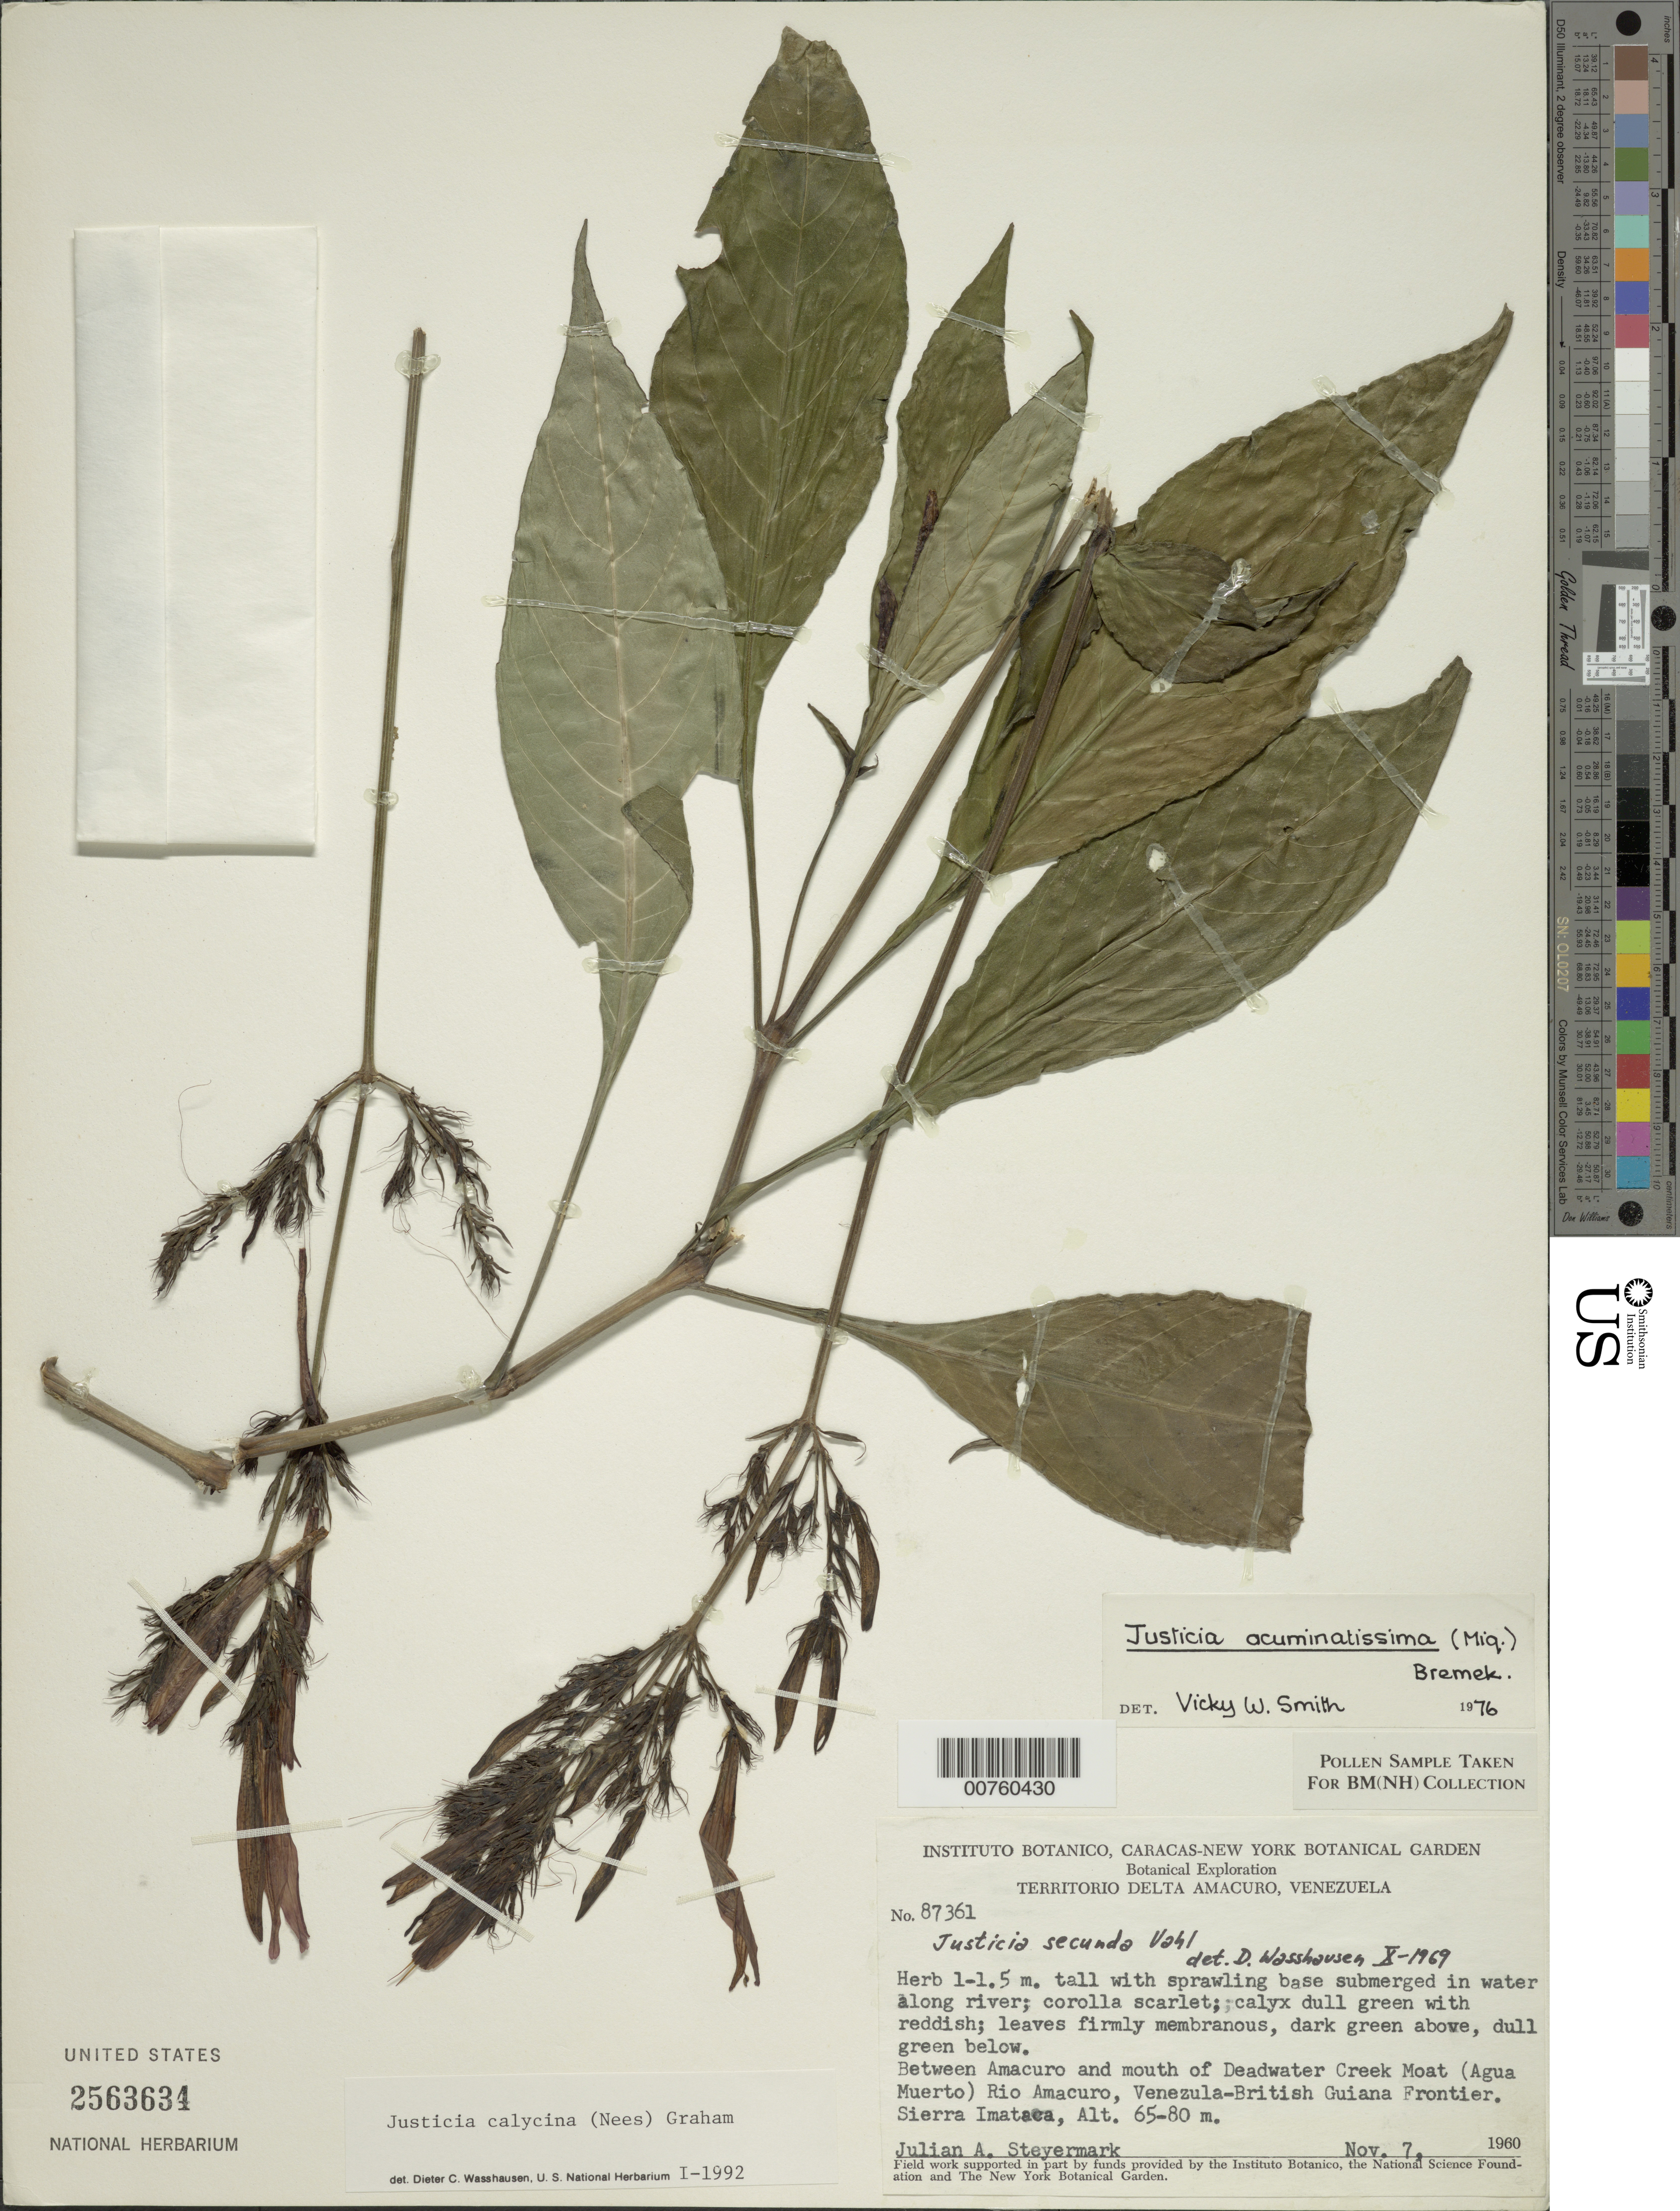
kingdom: Plantae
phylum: Tracheophyta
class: Magnoliopsida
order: Lamiales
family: Acanthaceae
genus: Justicia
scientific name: Justicia calycina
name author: (Nees) V.A.W. Graham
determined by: Wasshausen, Dieter C., (BOT), Smithsonian Institution - National Museum of Natural History (UNITED STATES)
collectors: J. Steyermark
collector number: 87361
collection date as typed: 7-Nov-60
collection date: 1960-11-07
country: Venezuela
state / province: Delta Amacuro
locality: Río Amacuro to mouth of Deadwater Creek Moat (Agua Muerto), Sierra Imataca, Venezuela-Guyana border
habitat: Along river banks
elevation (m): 65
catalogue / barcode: US 2563634